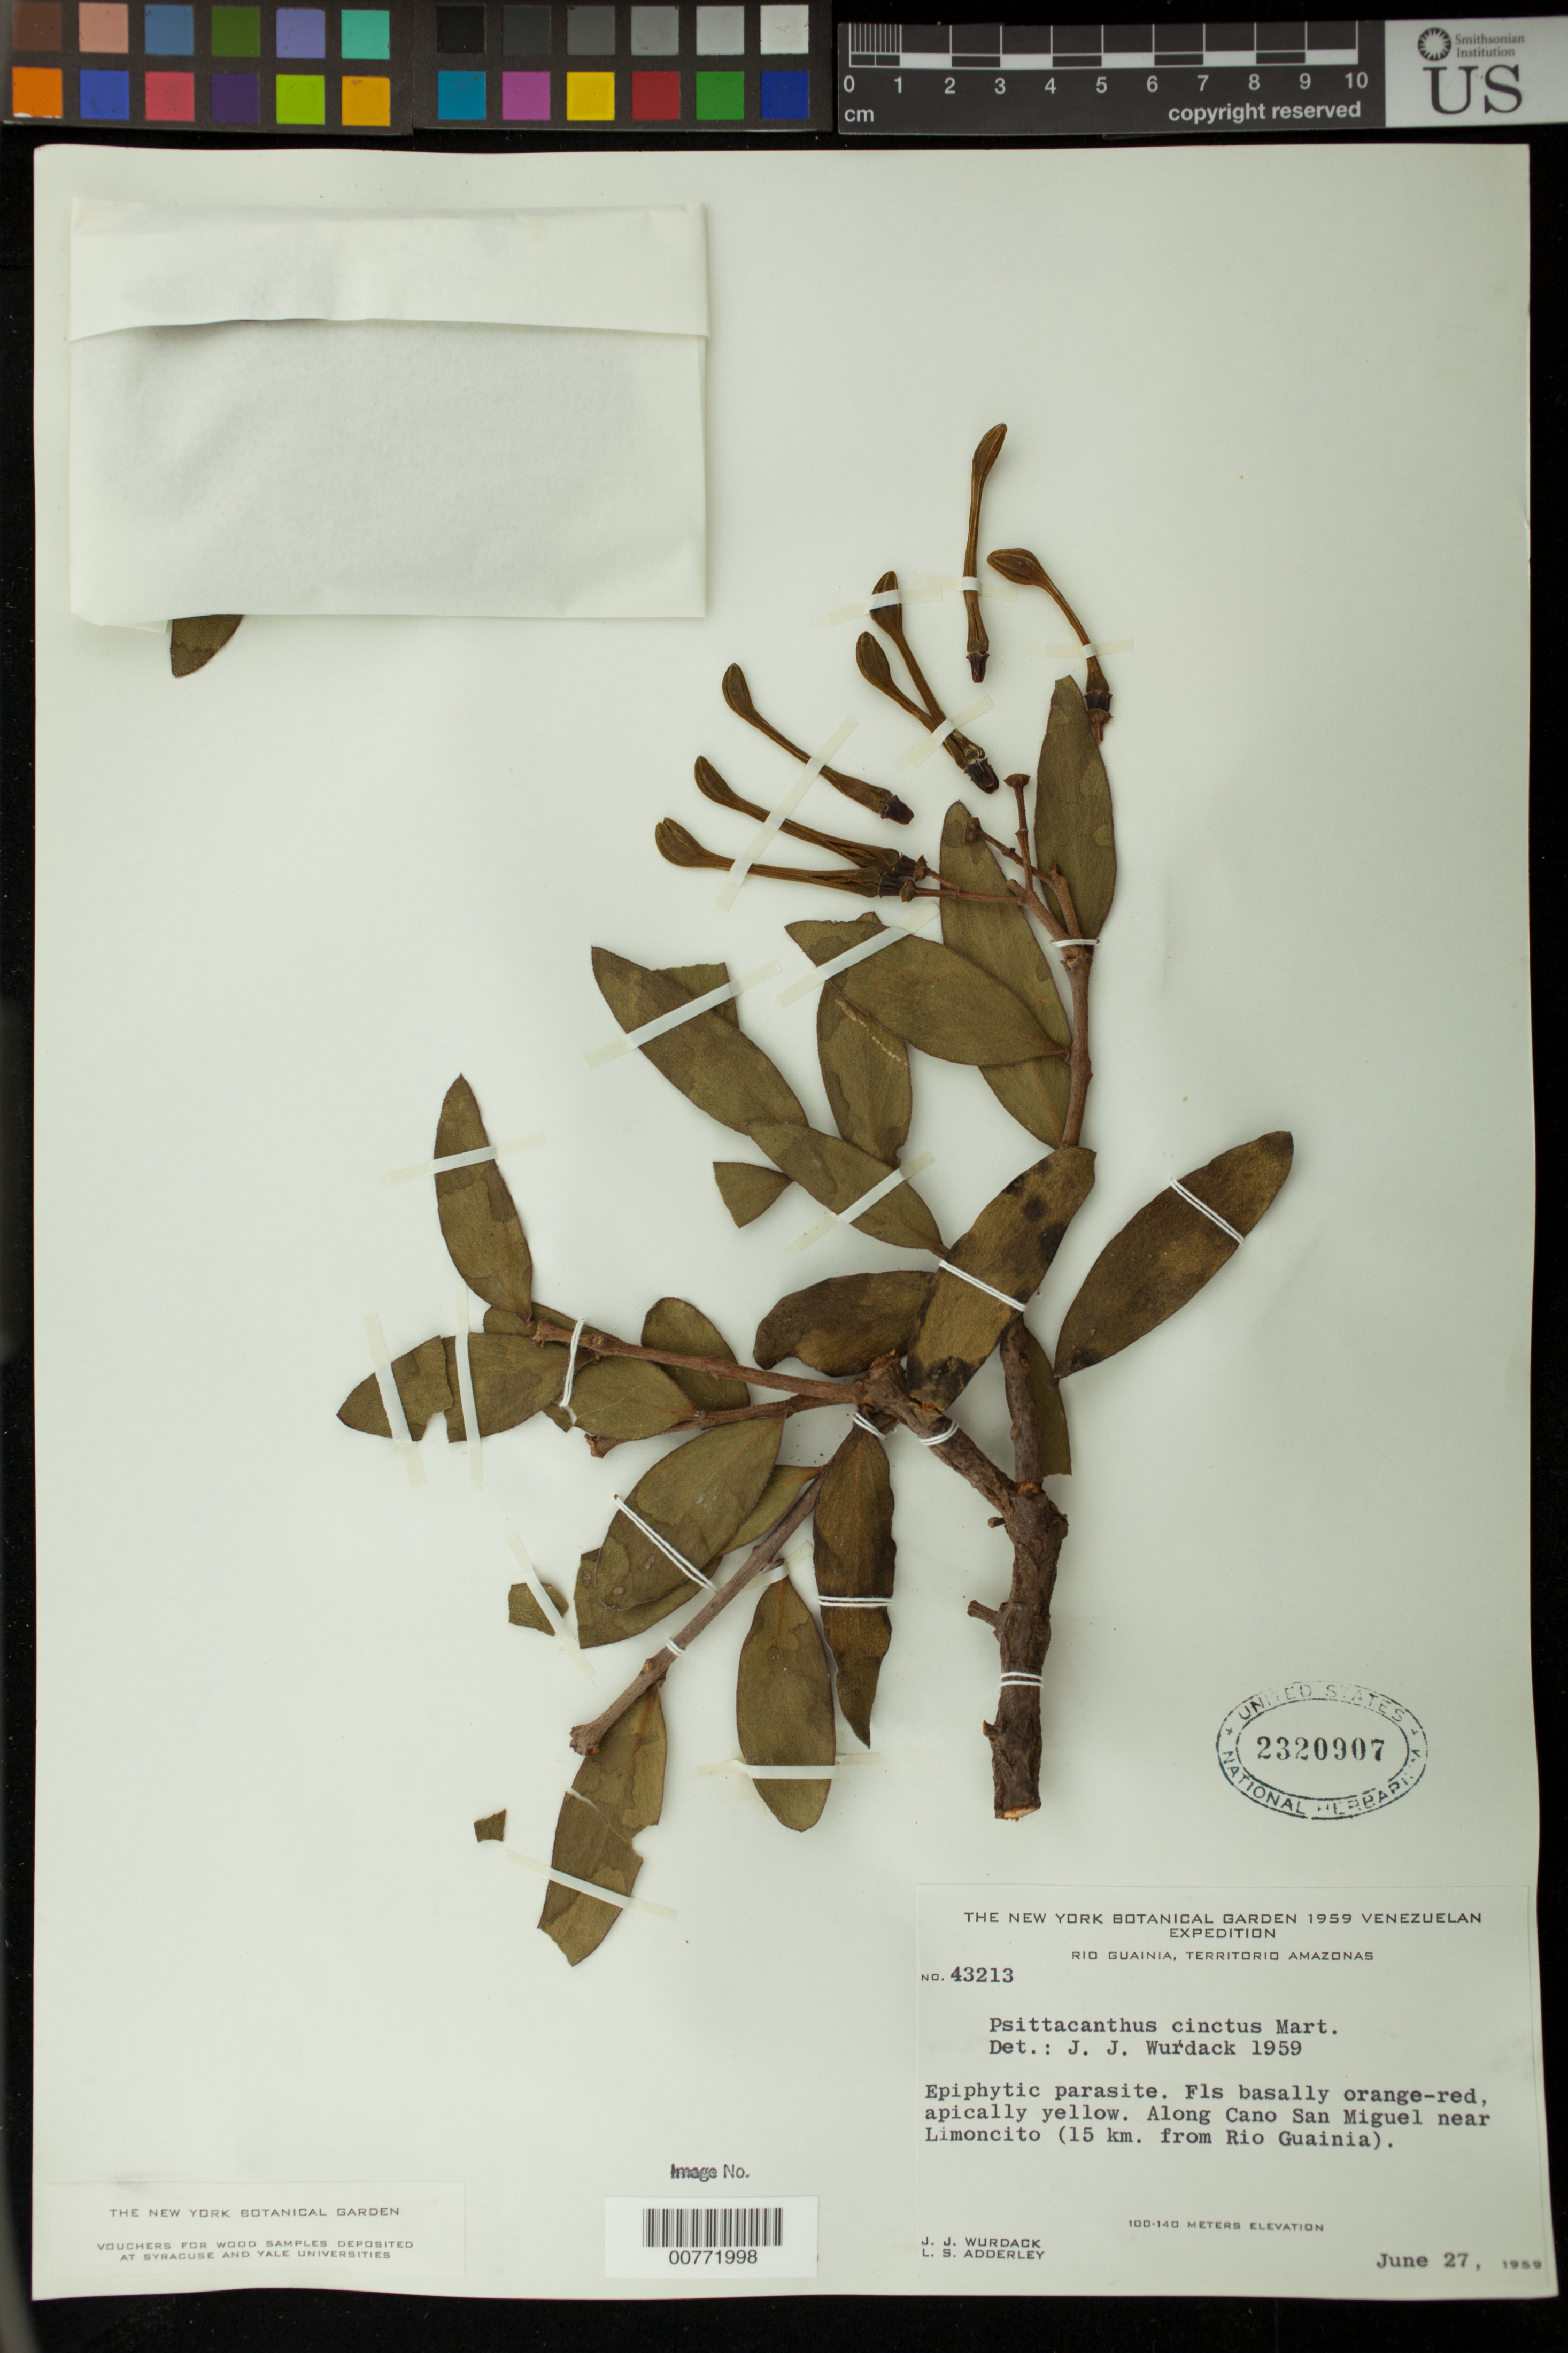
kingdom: Plantae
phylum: Tracheophyta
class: Magnoliopsida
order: Santalales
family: Loranthaceae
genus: Psittacanthus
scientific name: Psittacanthus cinctus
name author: (Mart.) Mart.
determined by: Wurdack, John J., (US), US (UNITED STATES)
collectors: J. J. Wurdack & L. S. Adderley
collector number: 43213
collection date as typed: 27-Jun-59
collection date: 1959-06-27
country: Venezuela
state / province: Amazonas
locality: Caño San Miguel, just above Limoncito (15 km from Río Guainia)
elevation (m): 100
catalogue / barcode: US 2320907